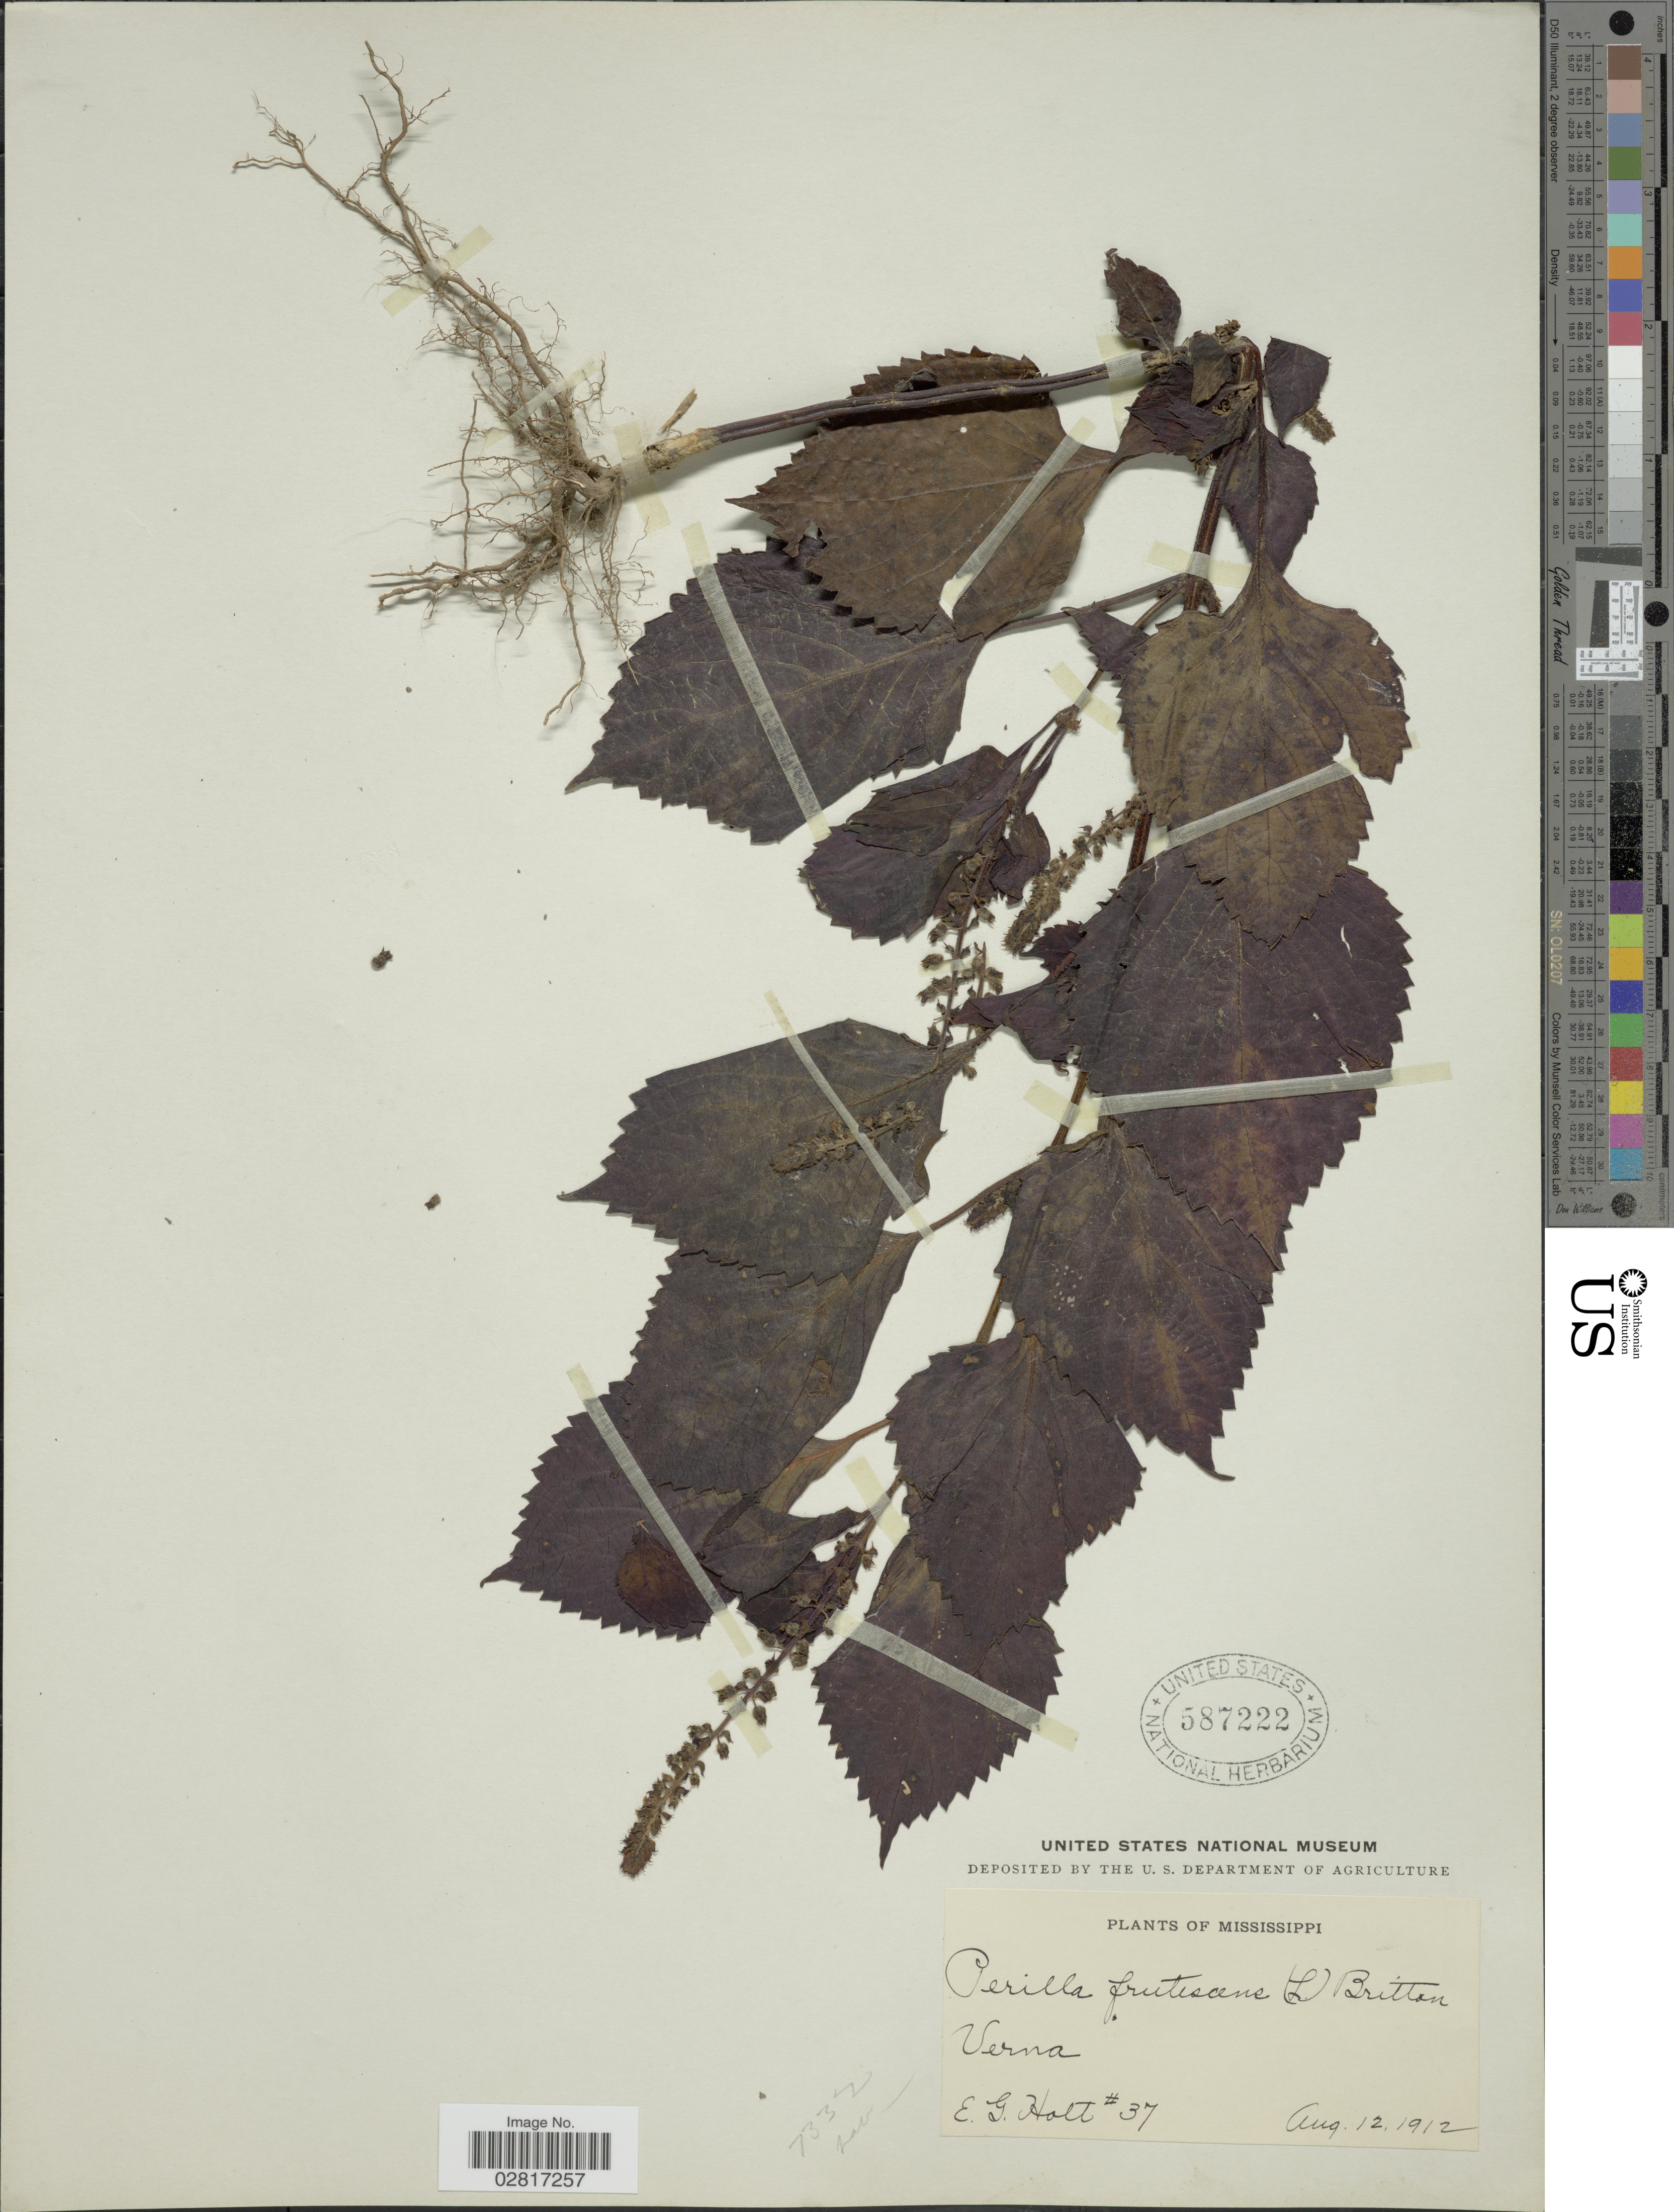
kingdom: Plantae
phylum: Tracheophyta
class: Magnoliopsida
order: Lamiales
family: Lamiaceae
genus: Perilla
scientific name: Perilla frutescens var. crispa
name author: (Thunb.) H. Deane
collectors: E. G. Holt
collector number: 37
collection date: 1912-08-12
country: United States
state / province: Mississippi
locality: Verna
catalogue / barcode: US 587222